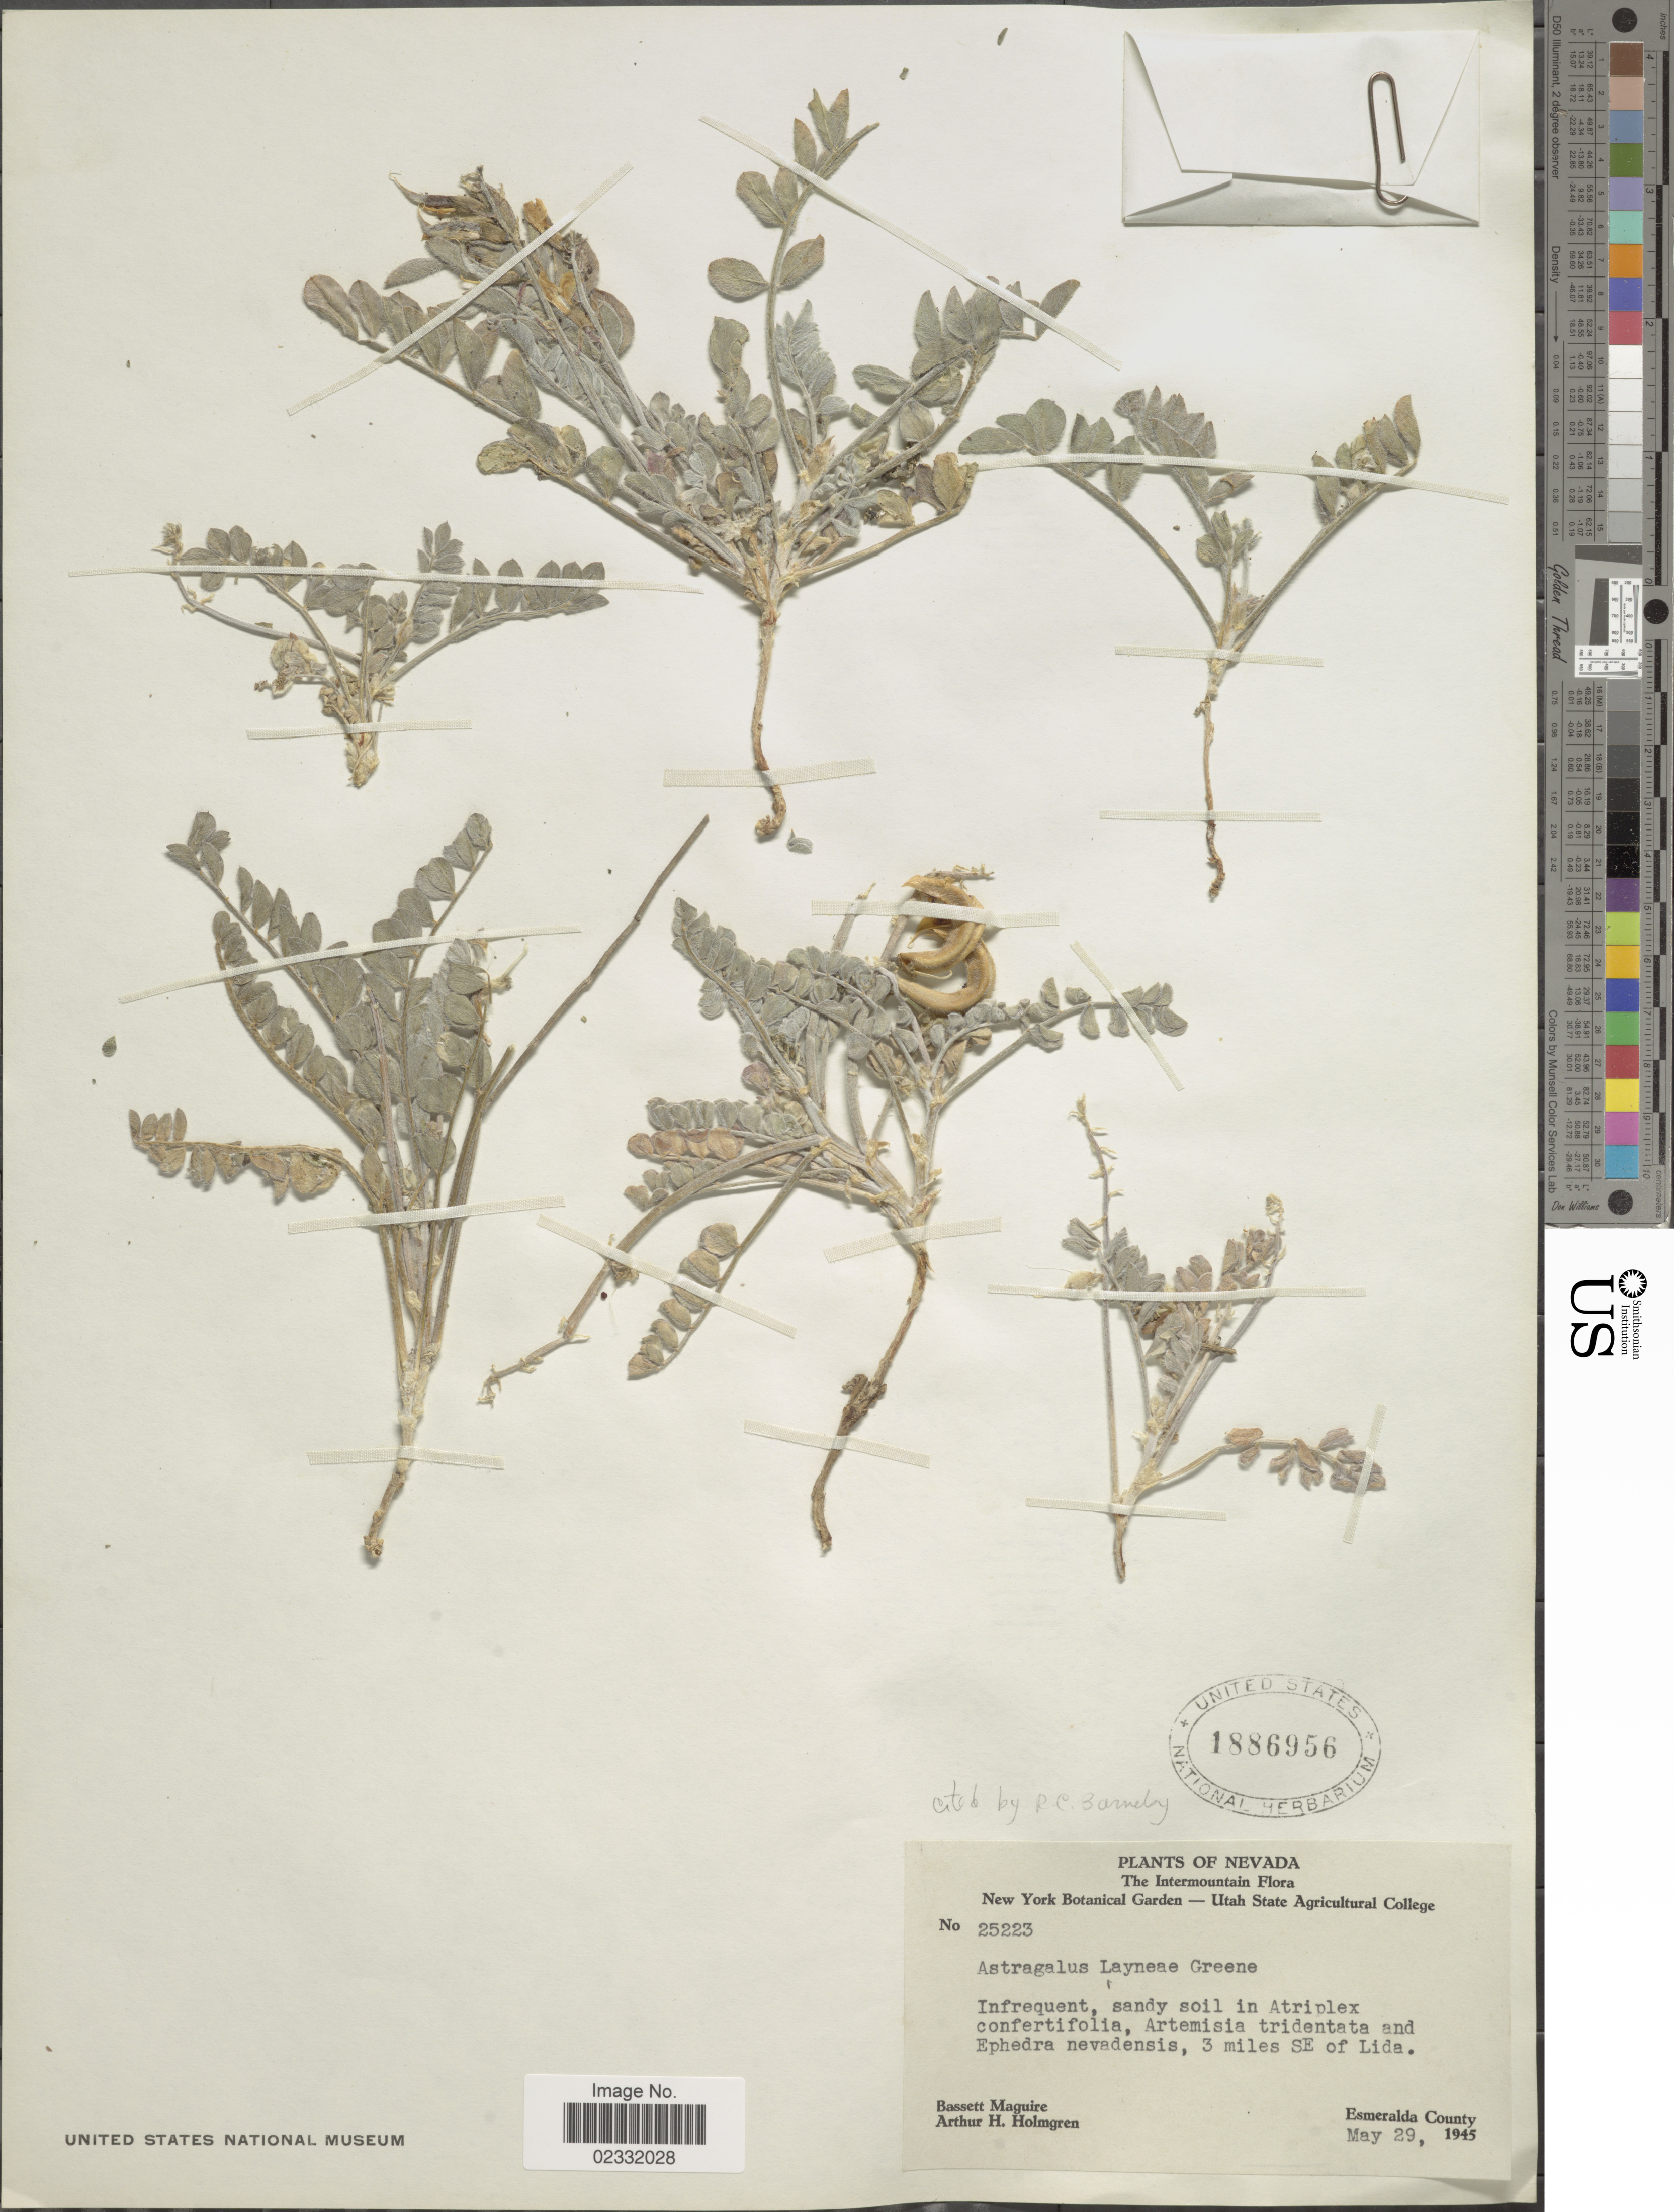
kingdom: Plantae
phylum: Tracheophyta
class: Magnoliopsida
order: Fabales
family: Fabaceae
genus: Astragalus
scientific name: Astragalus layneae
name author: Greene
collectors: B. Maguire & A. H. Holmgren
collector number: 25223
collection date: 1945-05-29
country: United States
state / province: Nevada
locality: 3 miles SE of Lida. Esmeralda County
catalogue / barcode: US 1886956